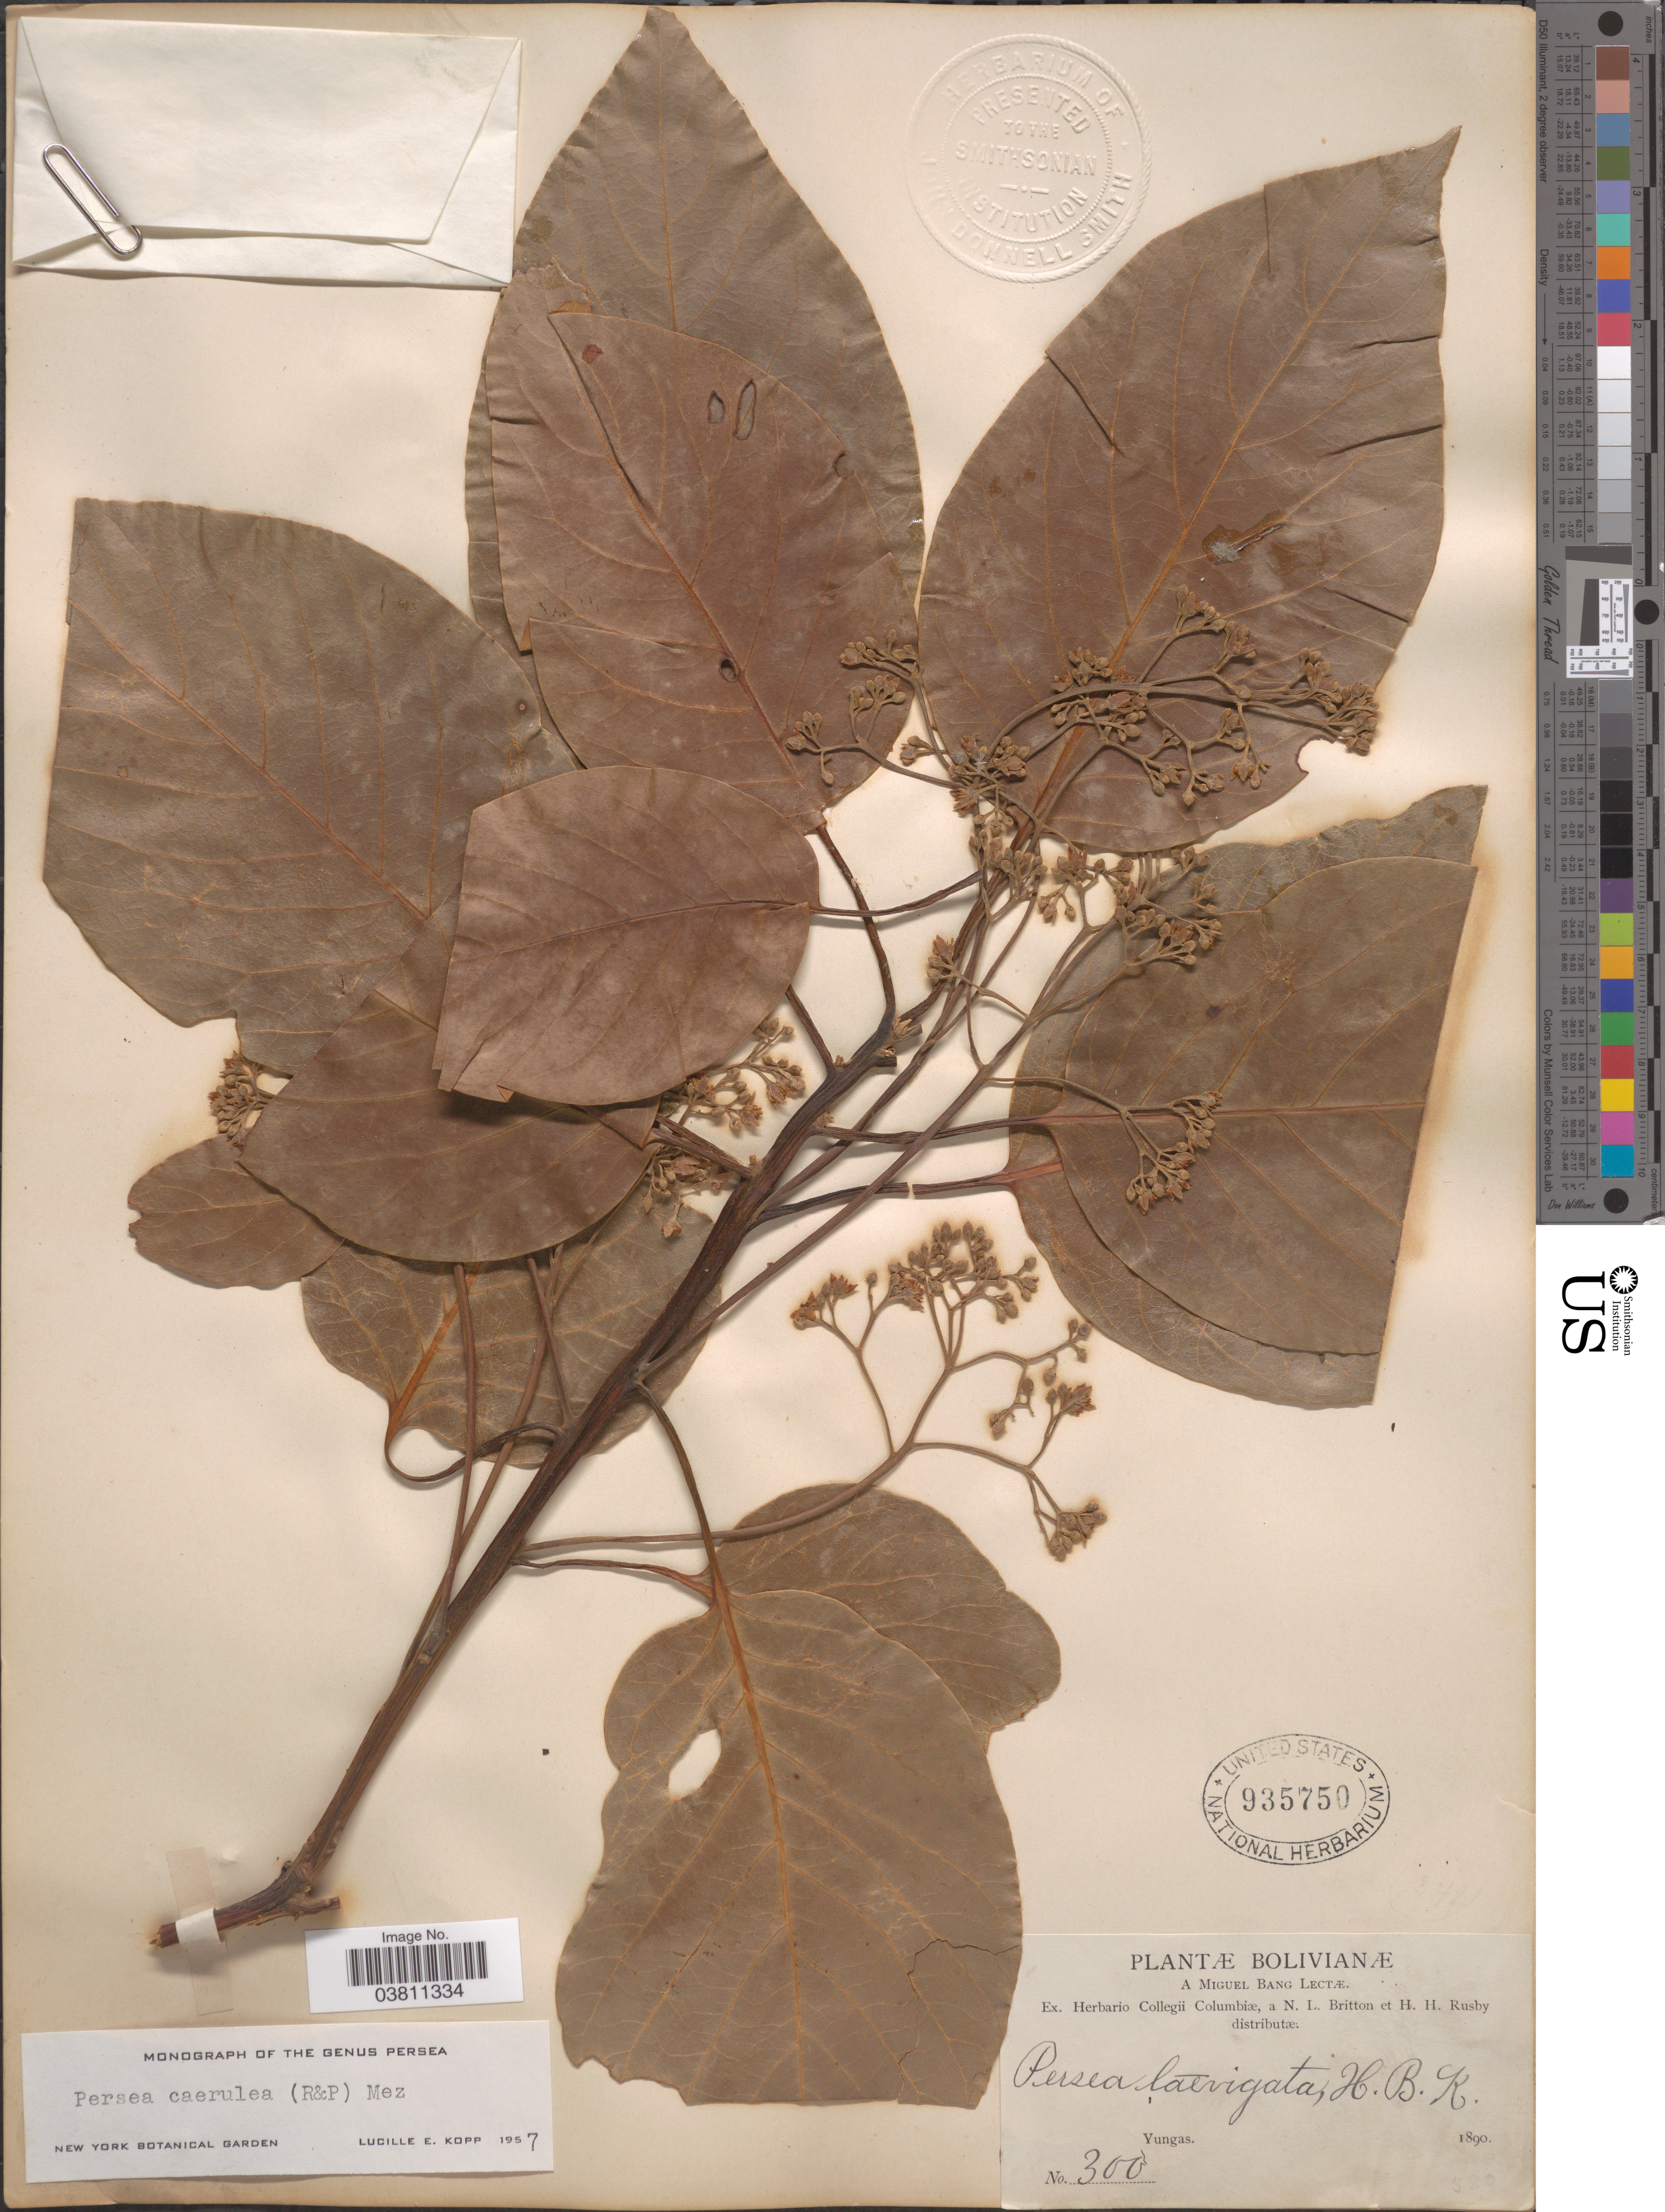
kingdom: Plantae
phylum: Tracheophyta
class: Magnoliopsida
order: Laurales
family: Lauraceae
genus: Persea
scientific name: Persea caerulea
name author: (Ruiz & Pav.) Mez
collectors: M. Bang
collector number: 300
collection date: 1890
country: Bolivia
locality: Yungas.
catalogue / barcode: US 935750